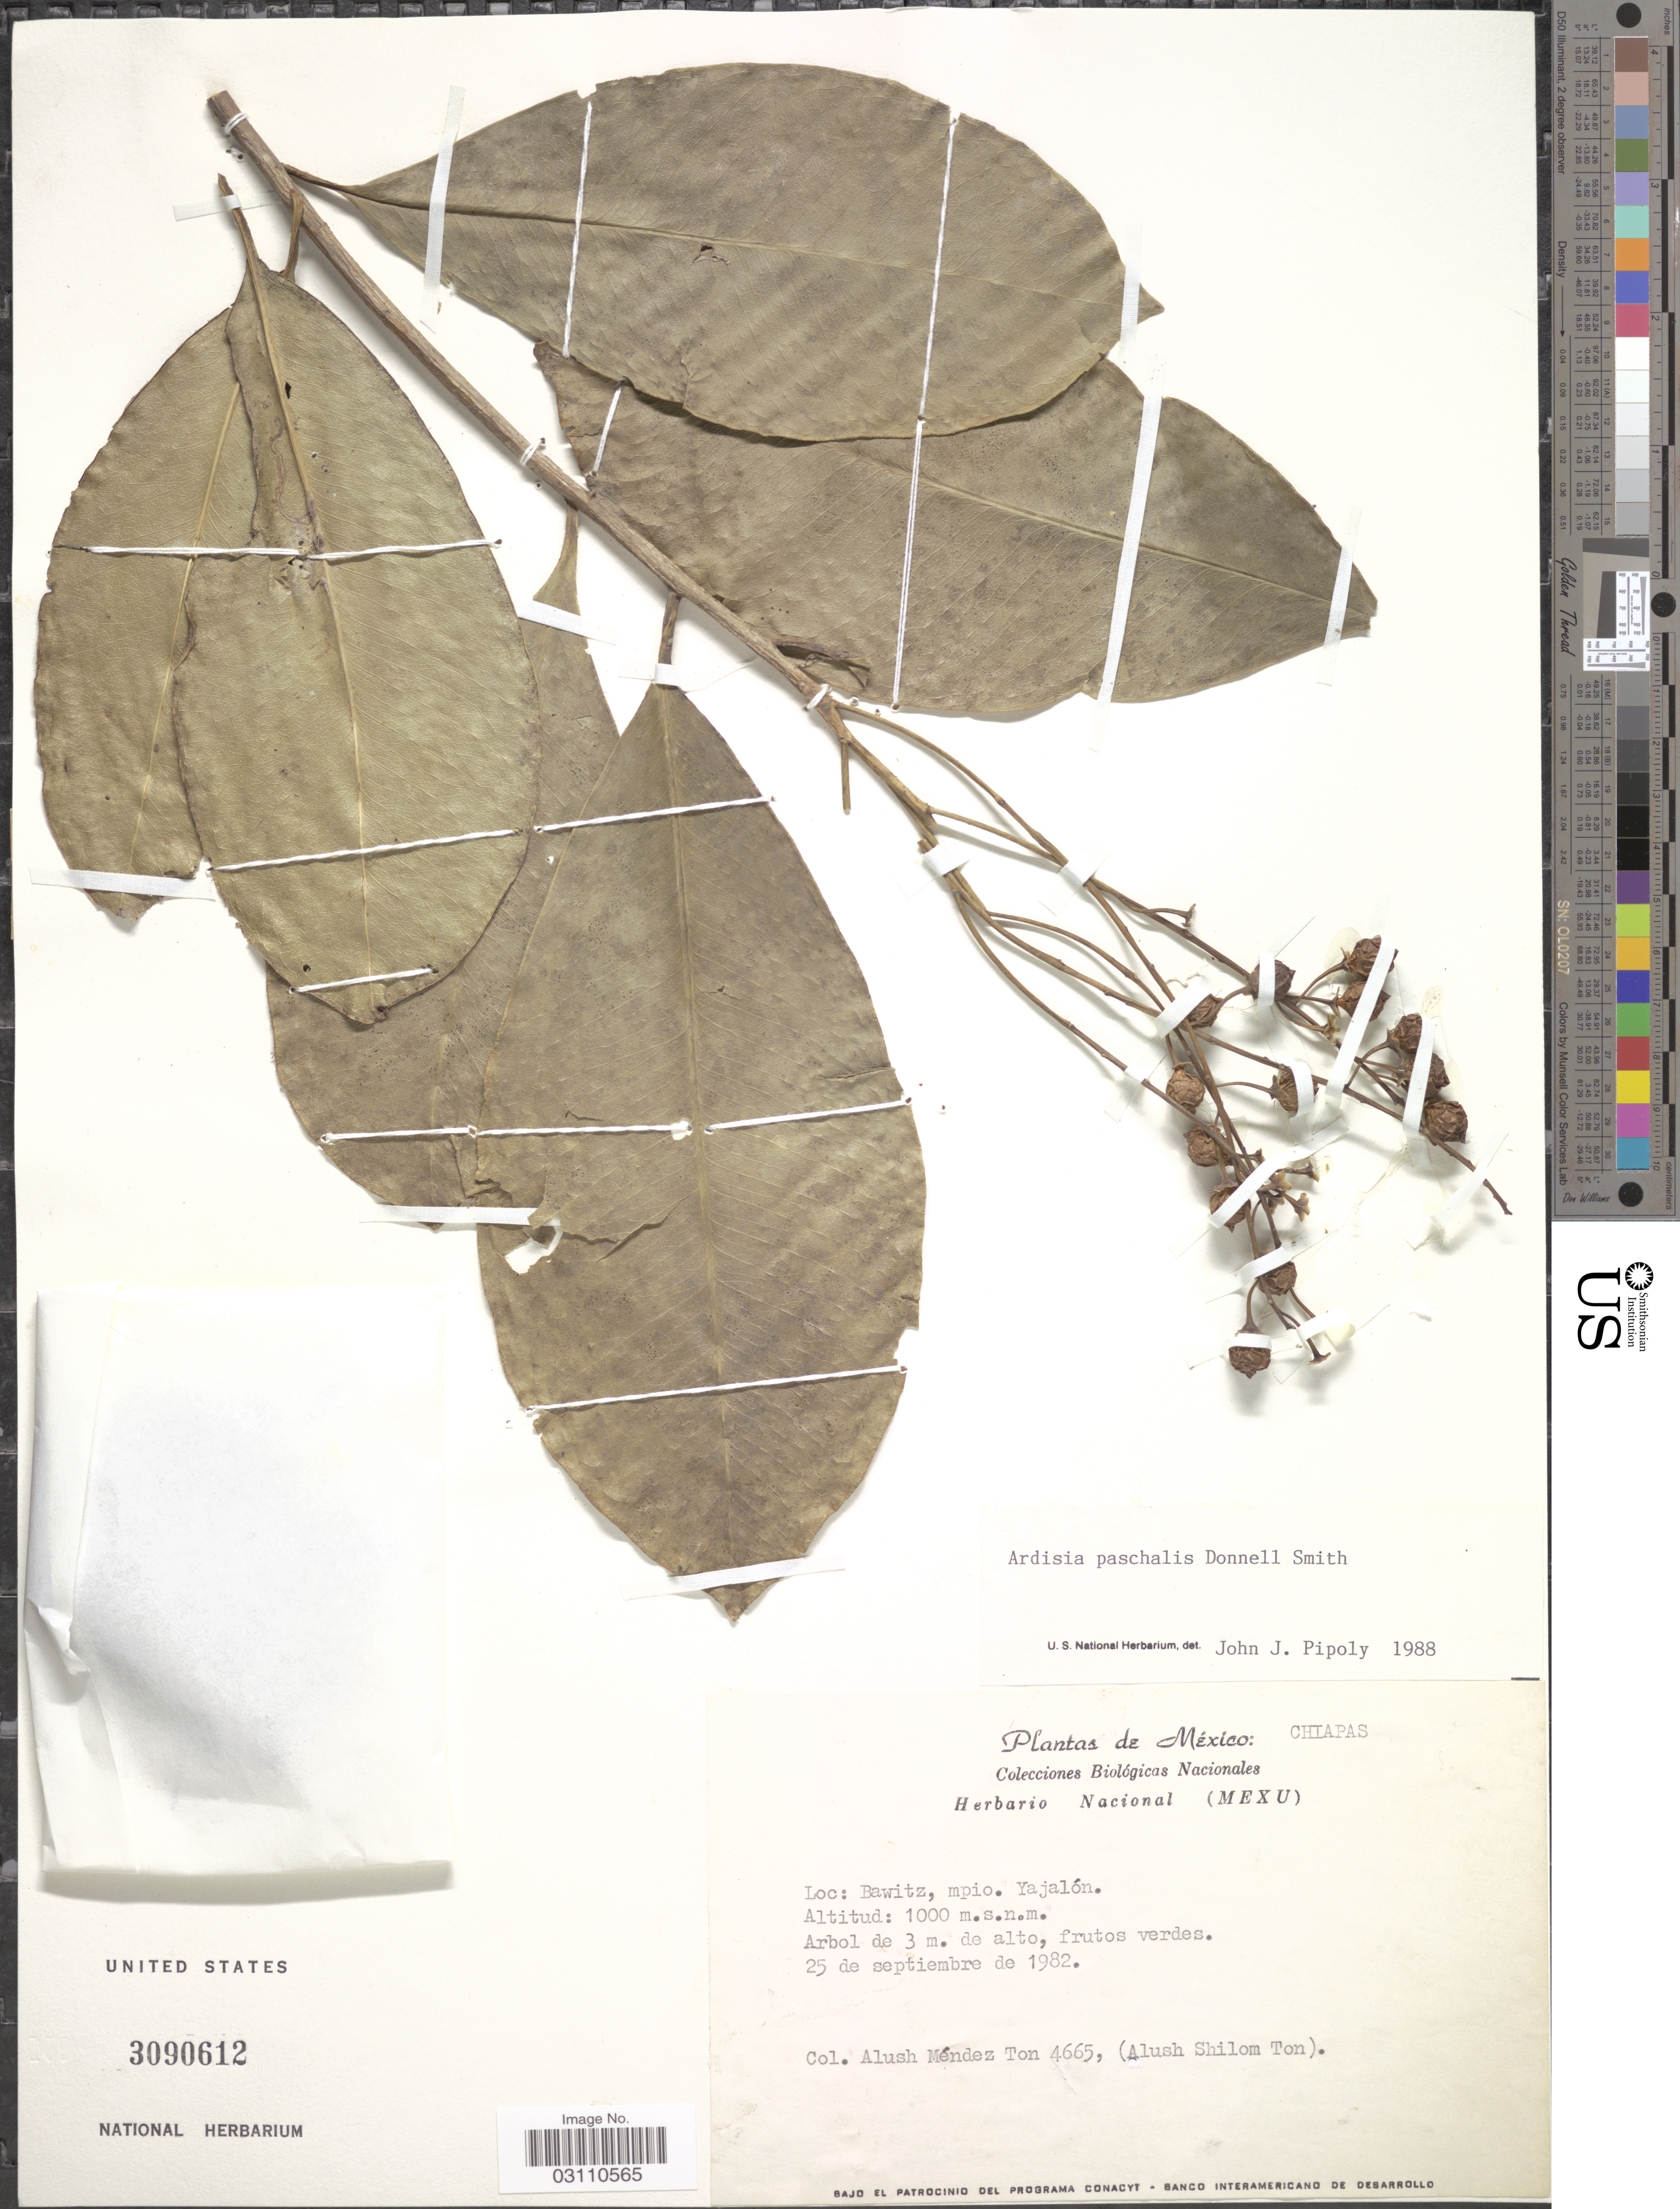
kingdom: Plantae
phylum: Tracheophyta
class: Magnoliopsida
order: Ericales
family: Primulaceae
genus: Ardisia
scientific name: Ardisia paschalis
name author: Donn. Sm.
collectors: A. Méndez Ton & A. S. Ton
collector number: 4665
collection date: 1982-09-25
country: Mexico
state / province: Chiapas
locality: Bawitz, mpio. Yajalón.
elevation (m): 1000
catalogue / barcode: US 3090612